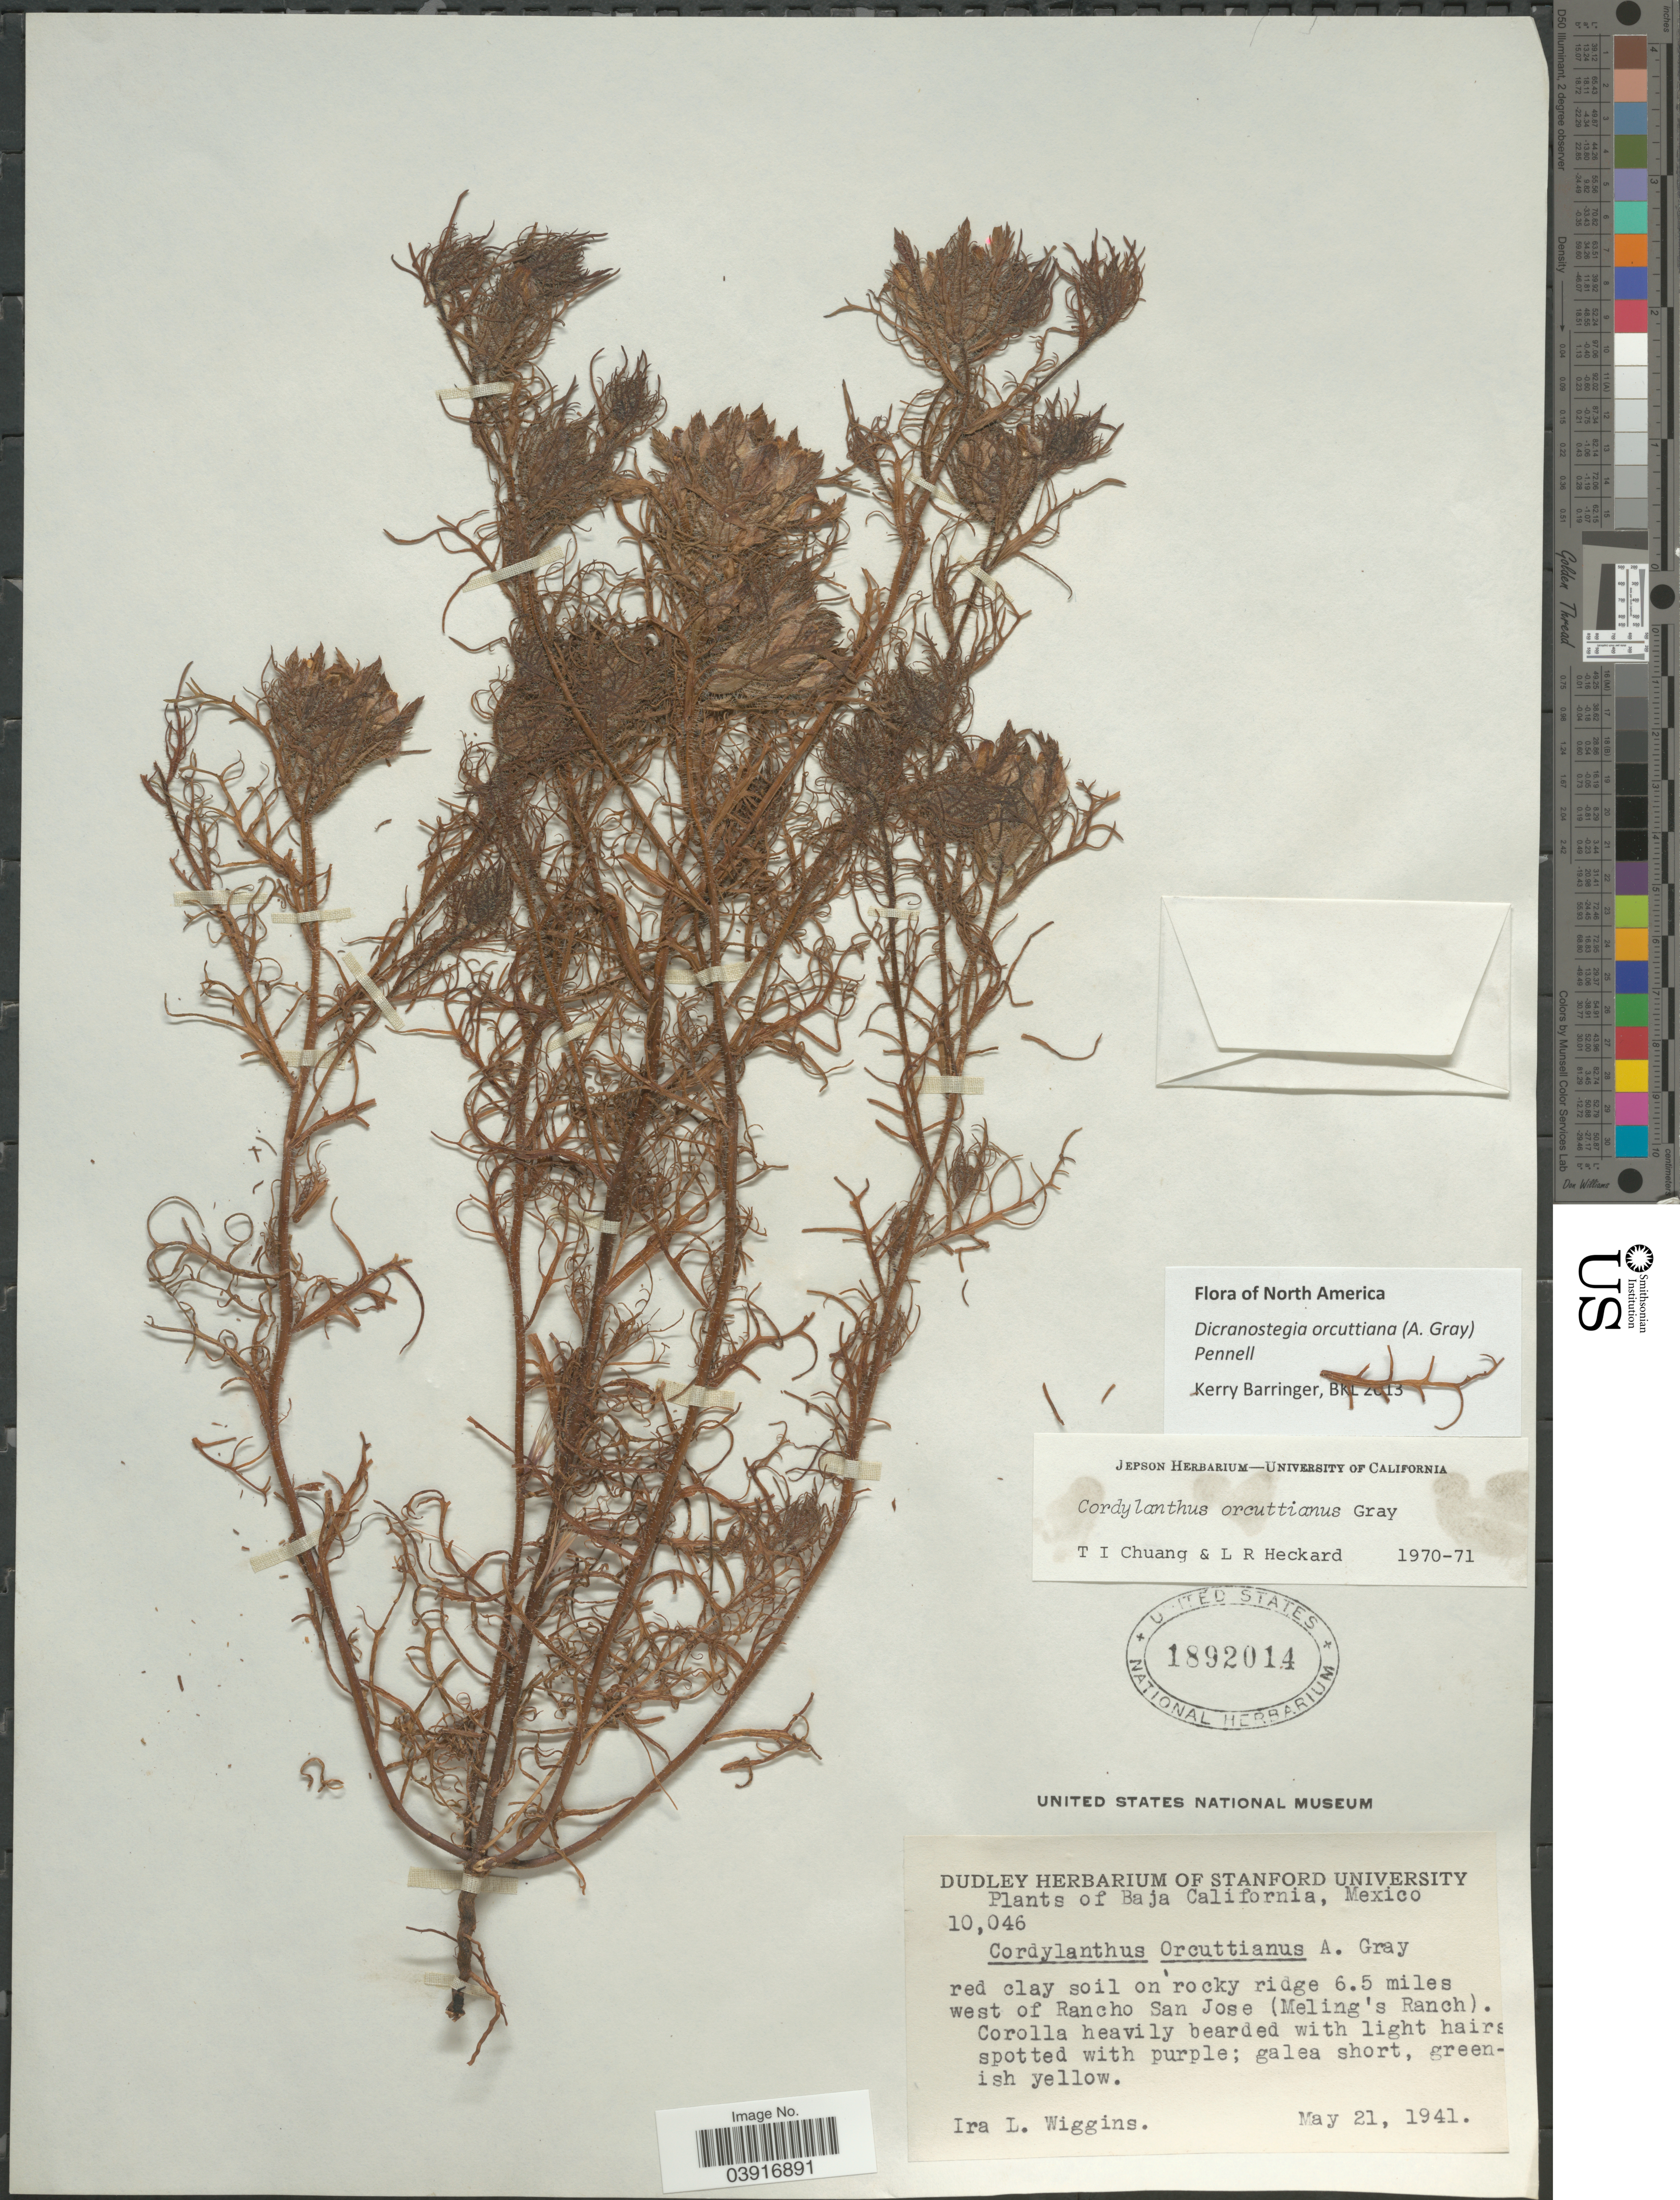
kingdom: Plantae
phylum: Tracheophyta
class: Magnoliopsida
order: Lamiales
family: Orobanchaceae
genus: Dicranostegia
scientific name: Dicranostegia orcuttiana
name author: (A. Gray) Pennell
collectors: I. L. Wiggins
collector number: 10046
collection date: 1941-05-21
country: Mexico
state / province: Baja California Norte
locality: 6.5 miles west of Rancho San Jose (Meling's Ranch).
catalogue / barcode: US 1892014